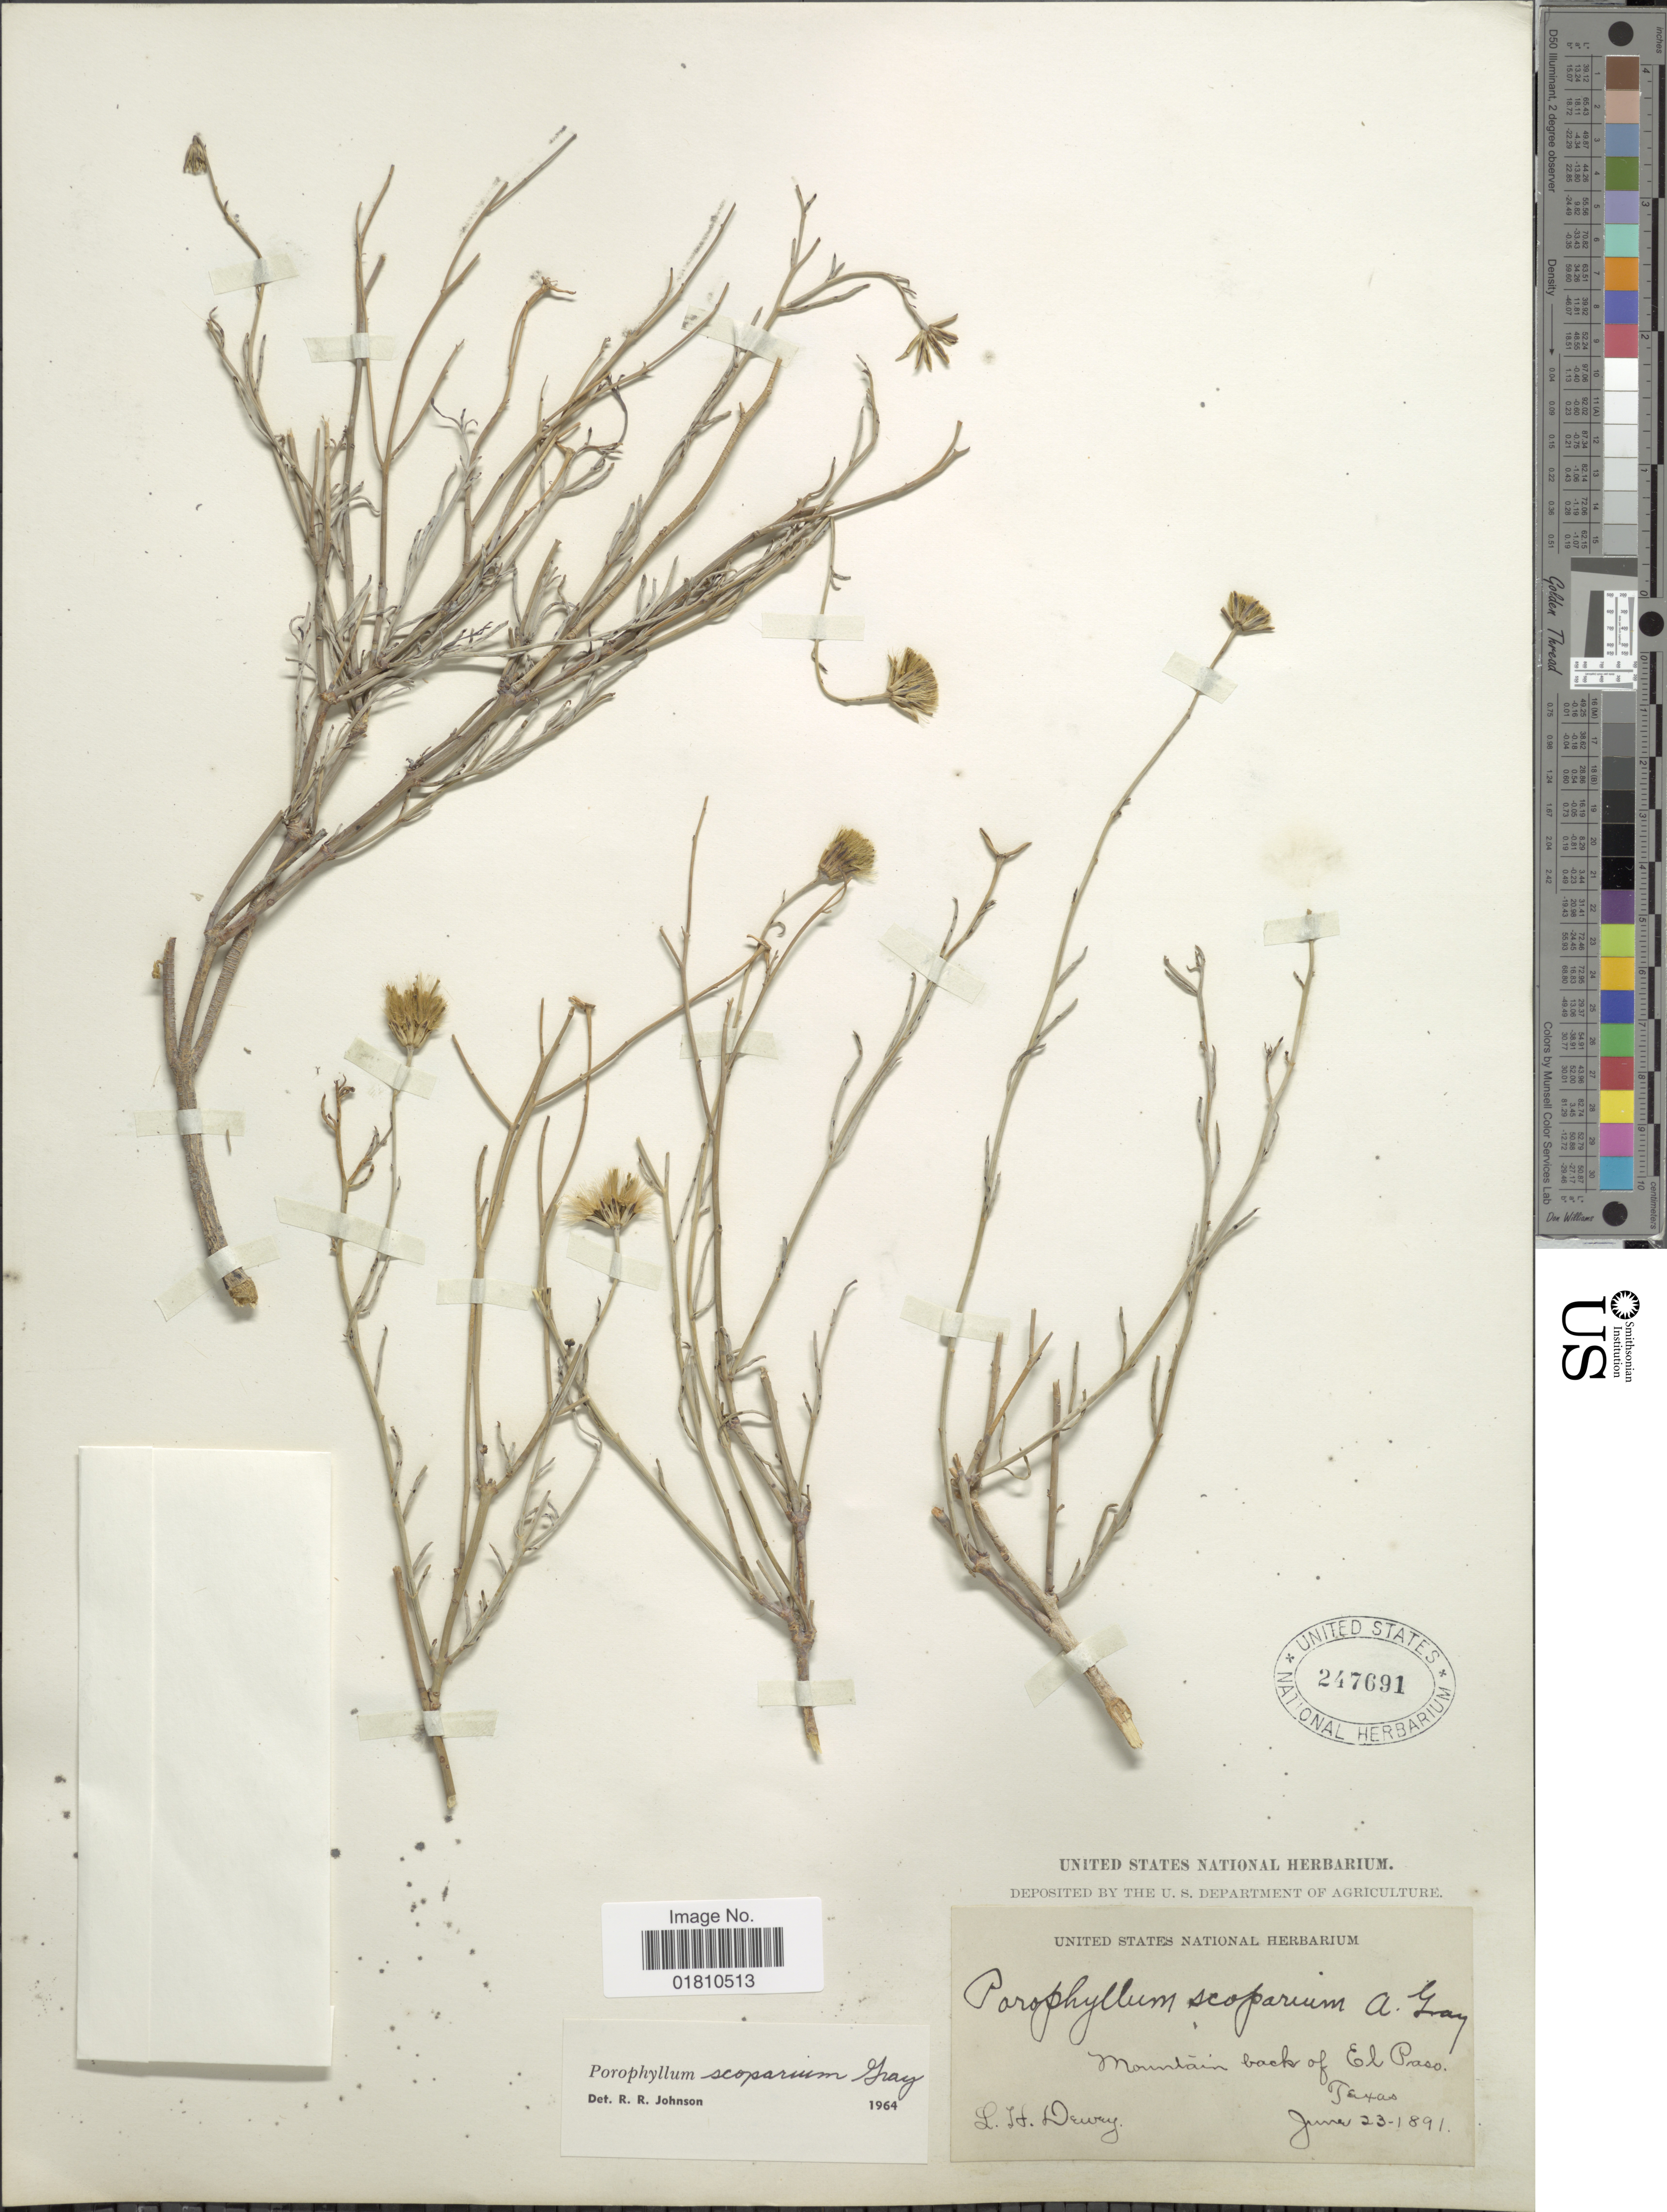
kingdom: Plantae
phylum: Tracheophyta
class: Magnoliopsida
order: Asterales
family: Asteraceae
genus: Porophyllum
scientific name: Porophyllum scoparium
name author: A. Gray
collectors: L. H. Dewey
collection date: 1891-06-23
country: United States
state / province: Texas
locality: Mountains back of El Paso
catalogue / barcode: US 247691